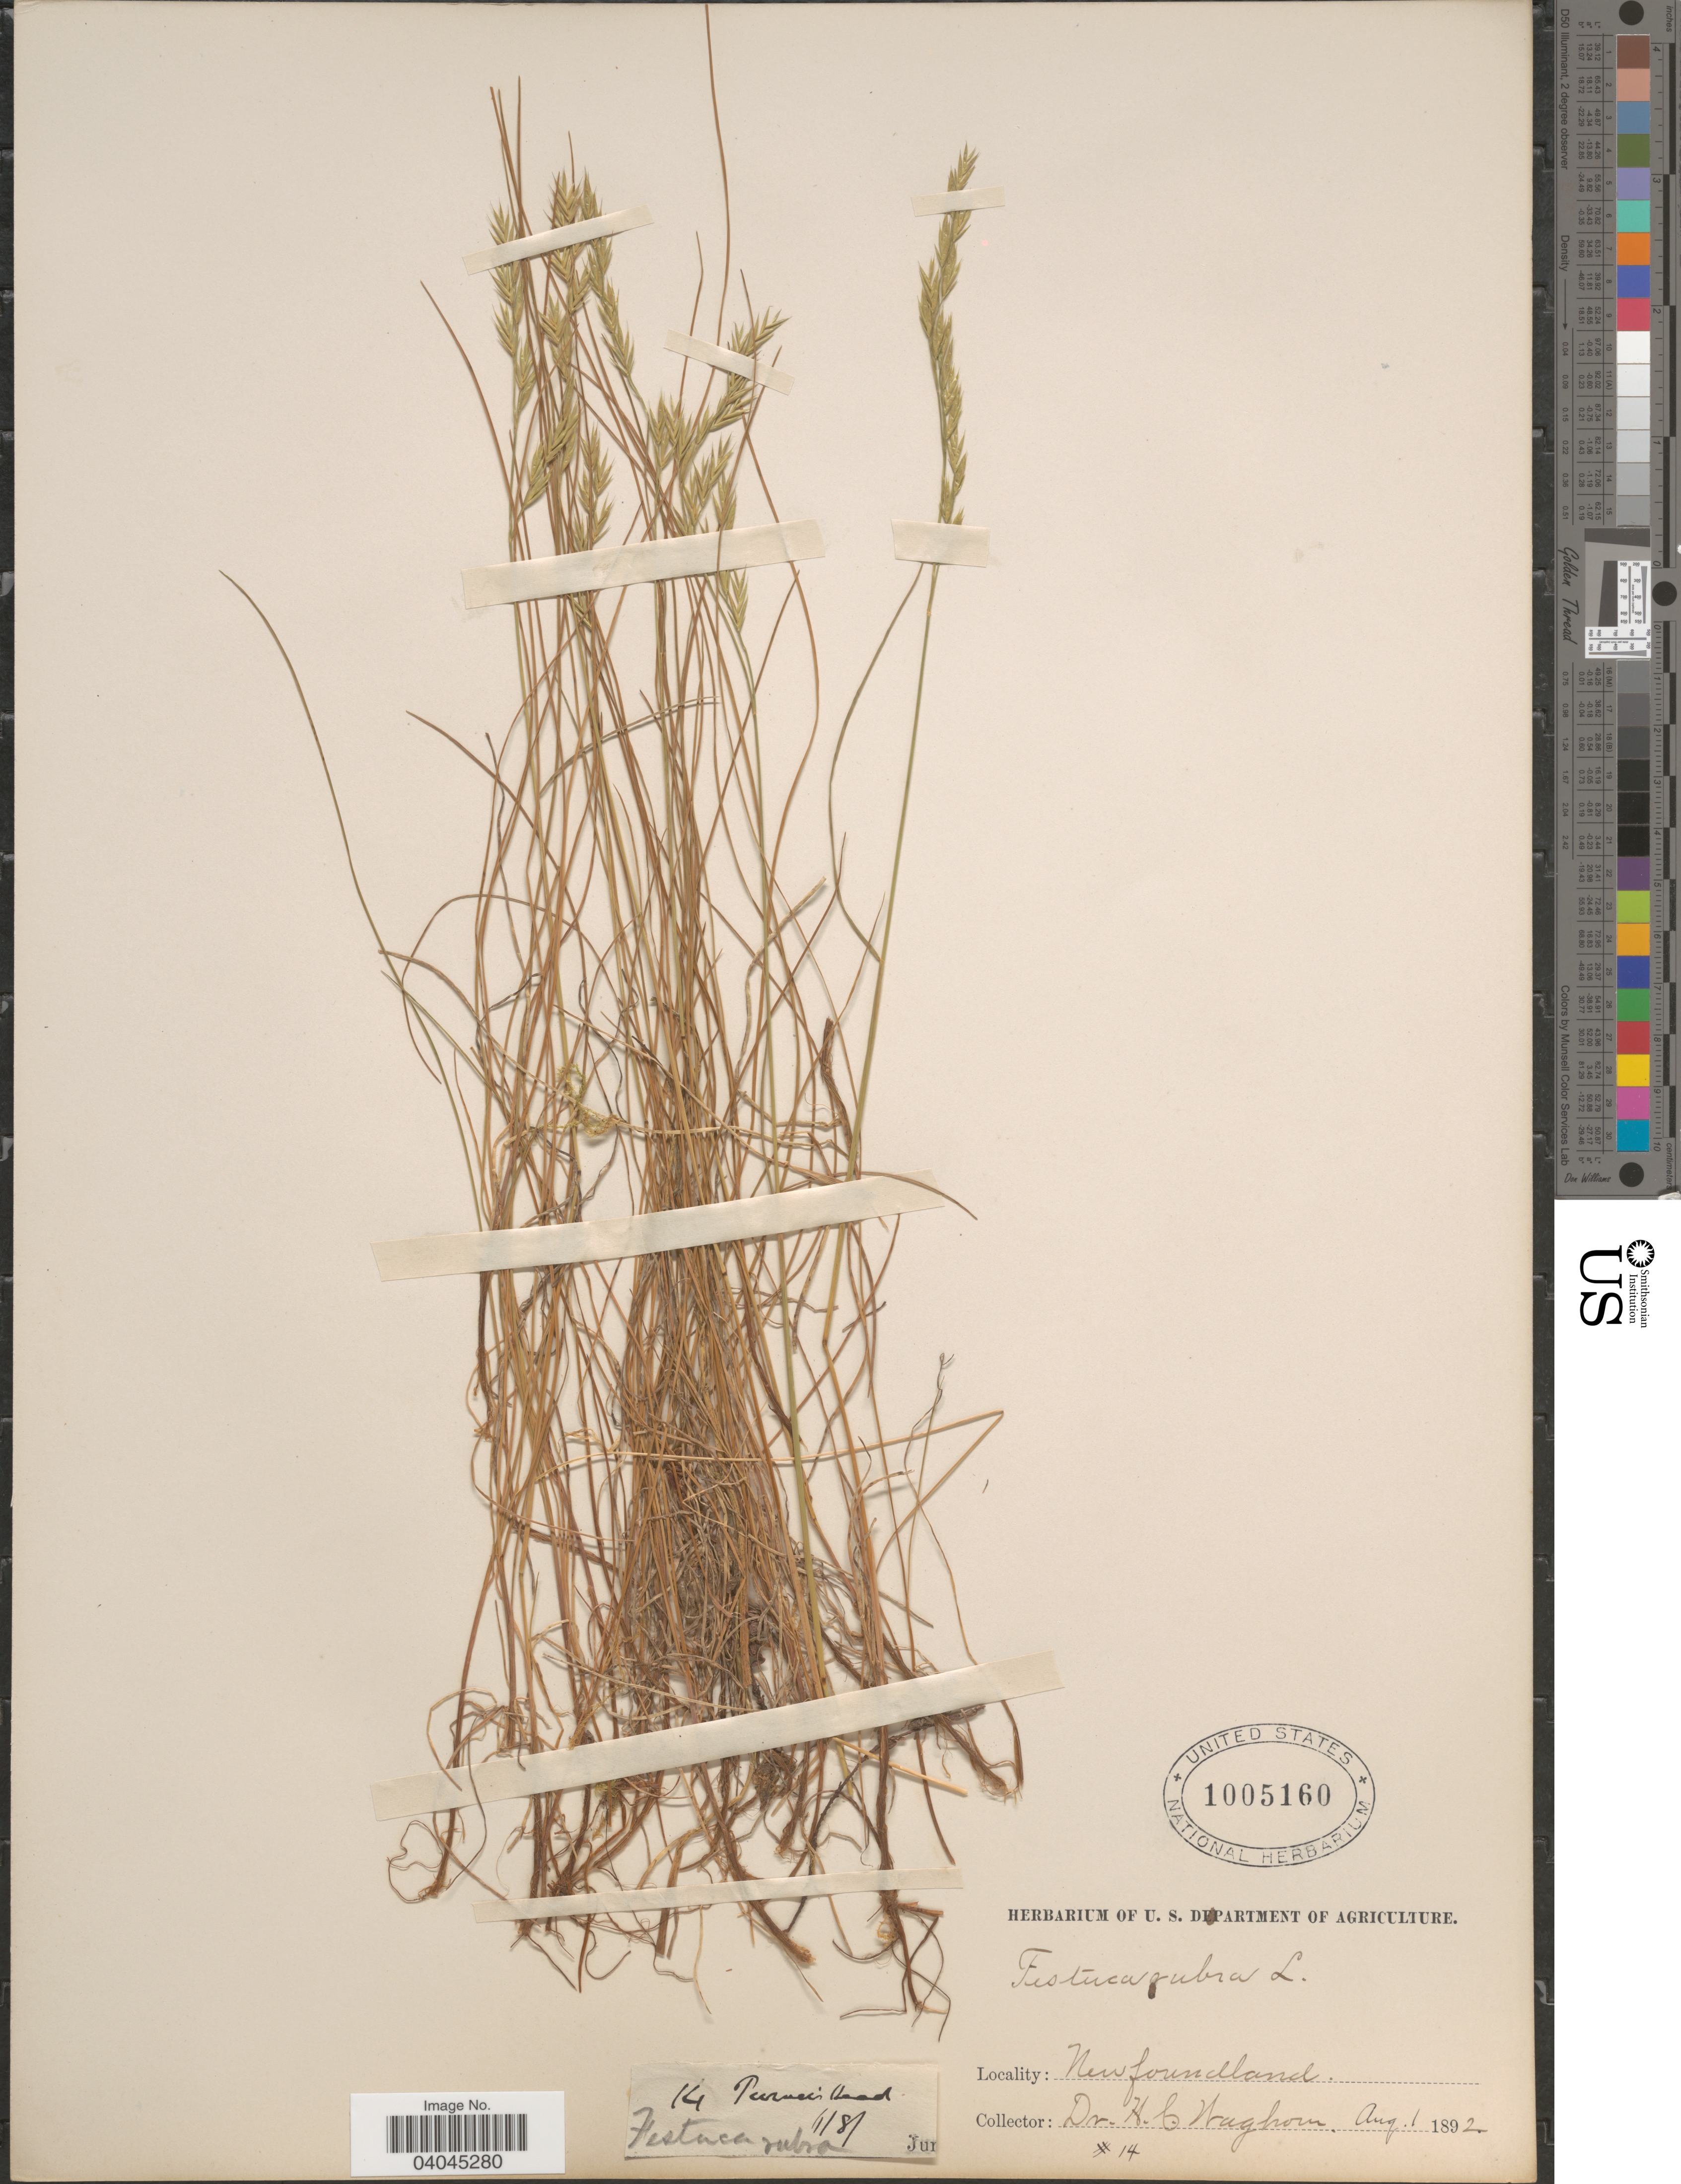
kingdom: Plantae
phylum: Tracheophyta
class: Liliopsida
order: Poales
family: Poaceae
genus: Festuca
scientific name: Festuca rubra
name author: L.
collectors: H. Waghorn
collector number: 14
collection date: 1892-08-01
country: Canada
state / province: Newfoundland and Labrador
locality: Purnell's Head.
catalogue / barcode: US 1005160